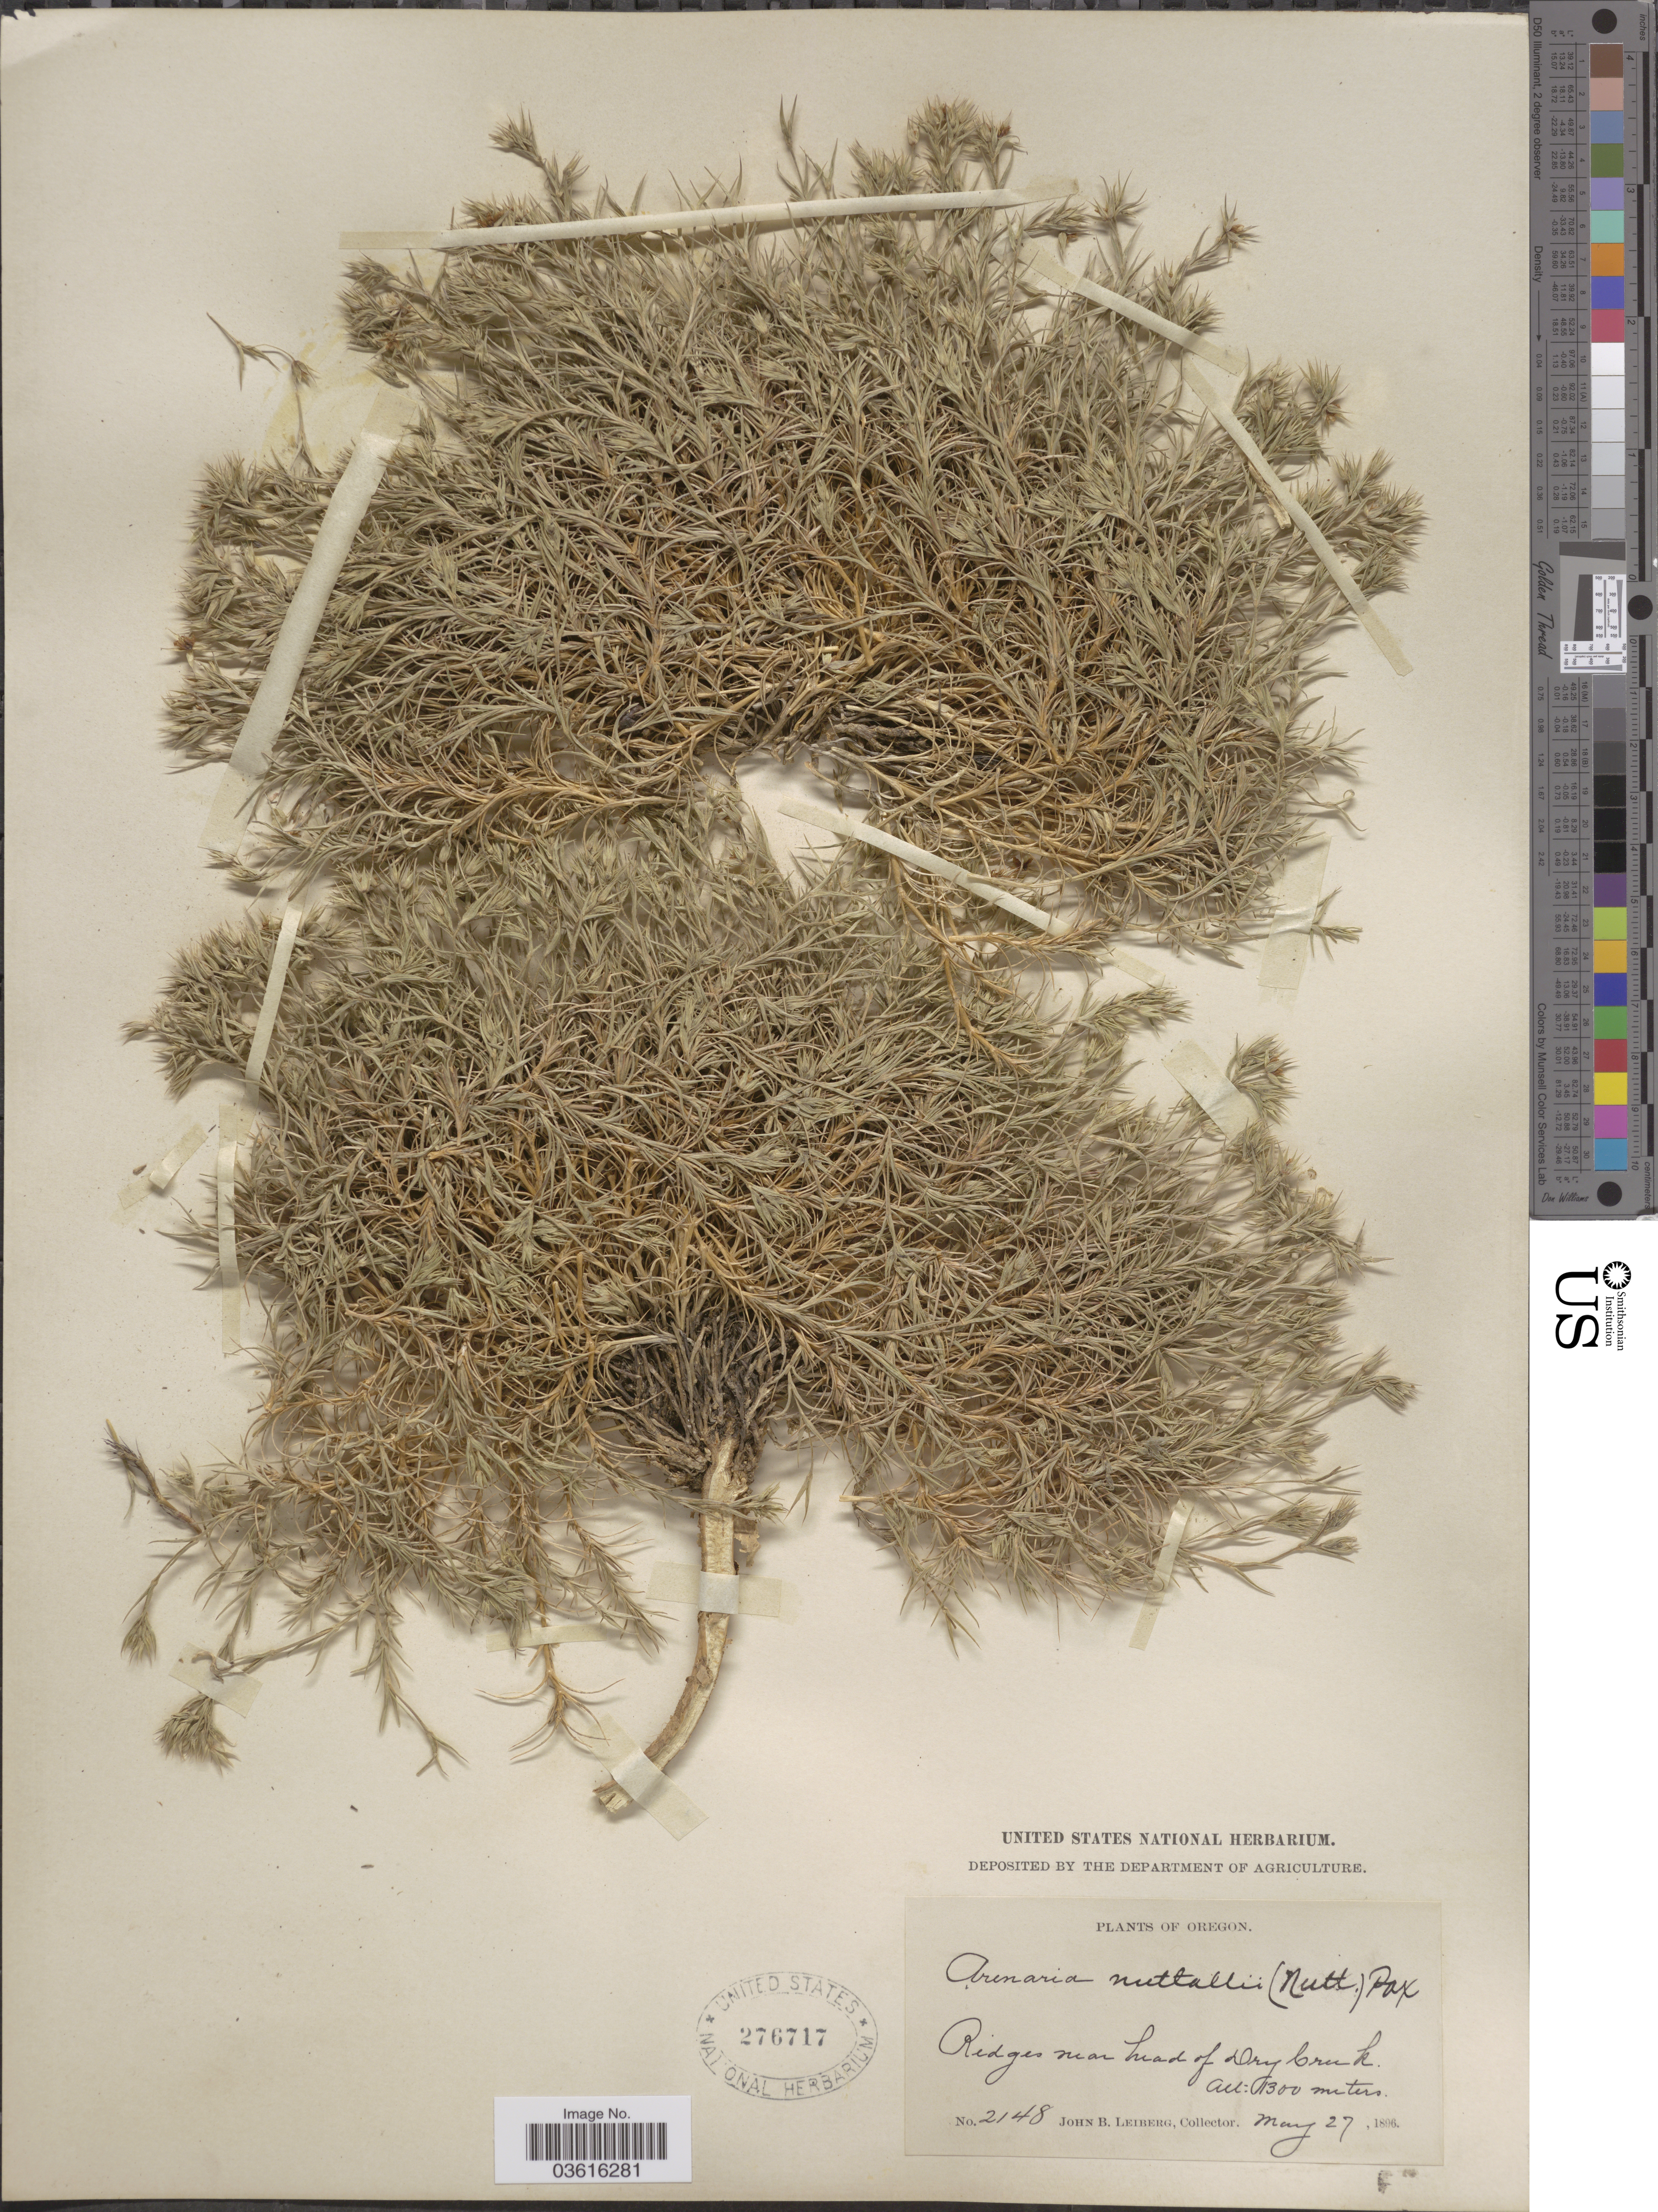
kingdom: Plantae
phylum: Tracheophyta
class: Magnoliopsida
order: Caryophyllales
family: Caryophyllaceae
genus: Minuartia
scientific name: Minuartia nuttallii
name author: (Pax) Briq.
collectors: J. B. Leiberg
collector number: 2148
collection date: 1896-05-27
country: United States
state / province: Oregon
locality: Ridges near head of Dry Creek.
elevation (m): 1300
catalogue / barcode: US 276717